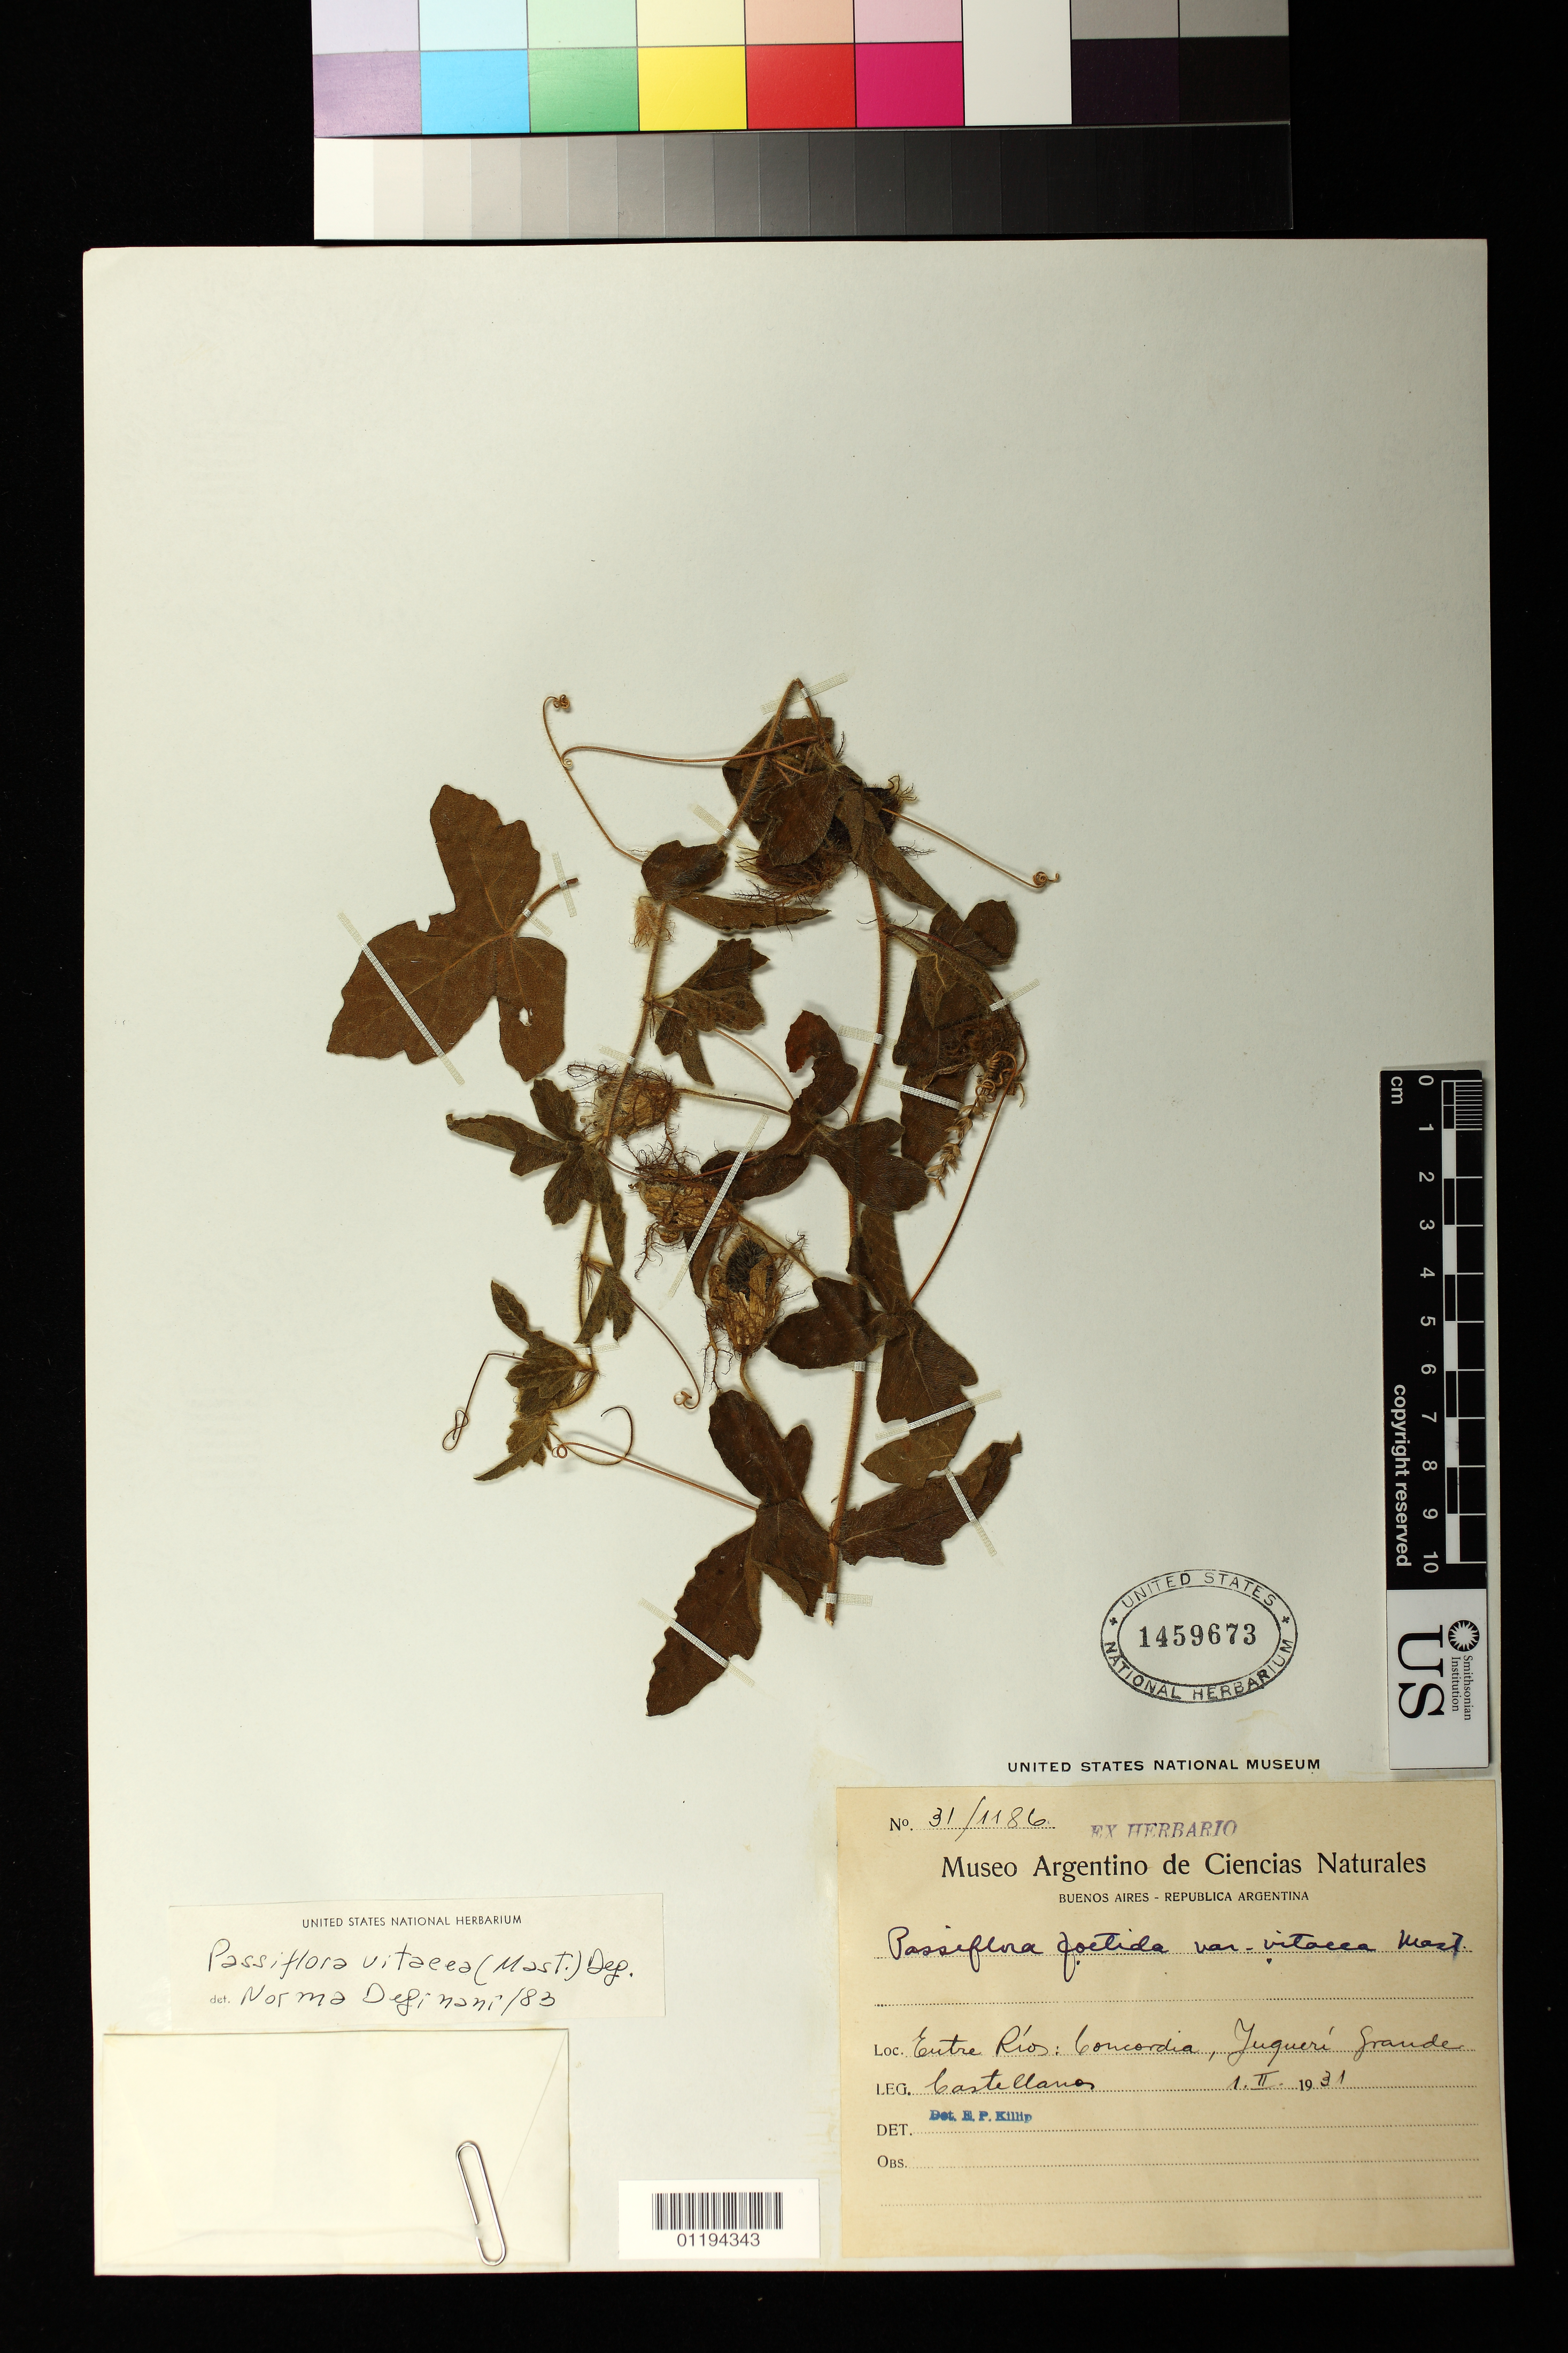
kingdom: Plantae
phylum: Tracheophyta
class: Magnoliopsida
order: Malpighiales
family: Passifloraceae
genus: Passiflora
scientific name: Passiflora chrysophylla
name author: Chodat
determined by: Svoboda, H. T.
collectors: A. Castellanos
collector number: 1186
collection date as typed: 02 Jan 1931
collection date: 1931-01-02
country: Argentina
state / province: Entre Rios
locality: Entre Rios, Concordia, Jugueri Grande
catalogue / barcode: US 1459673